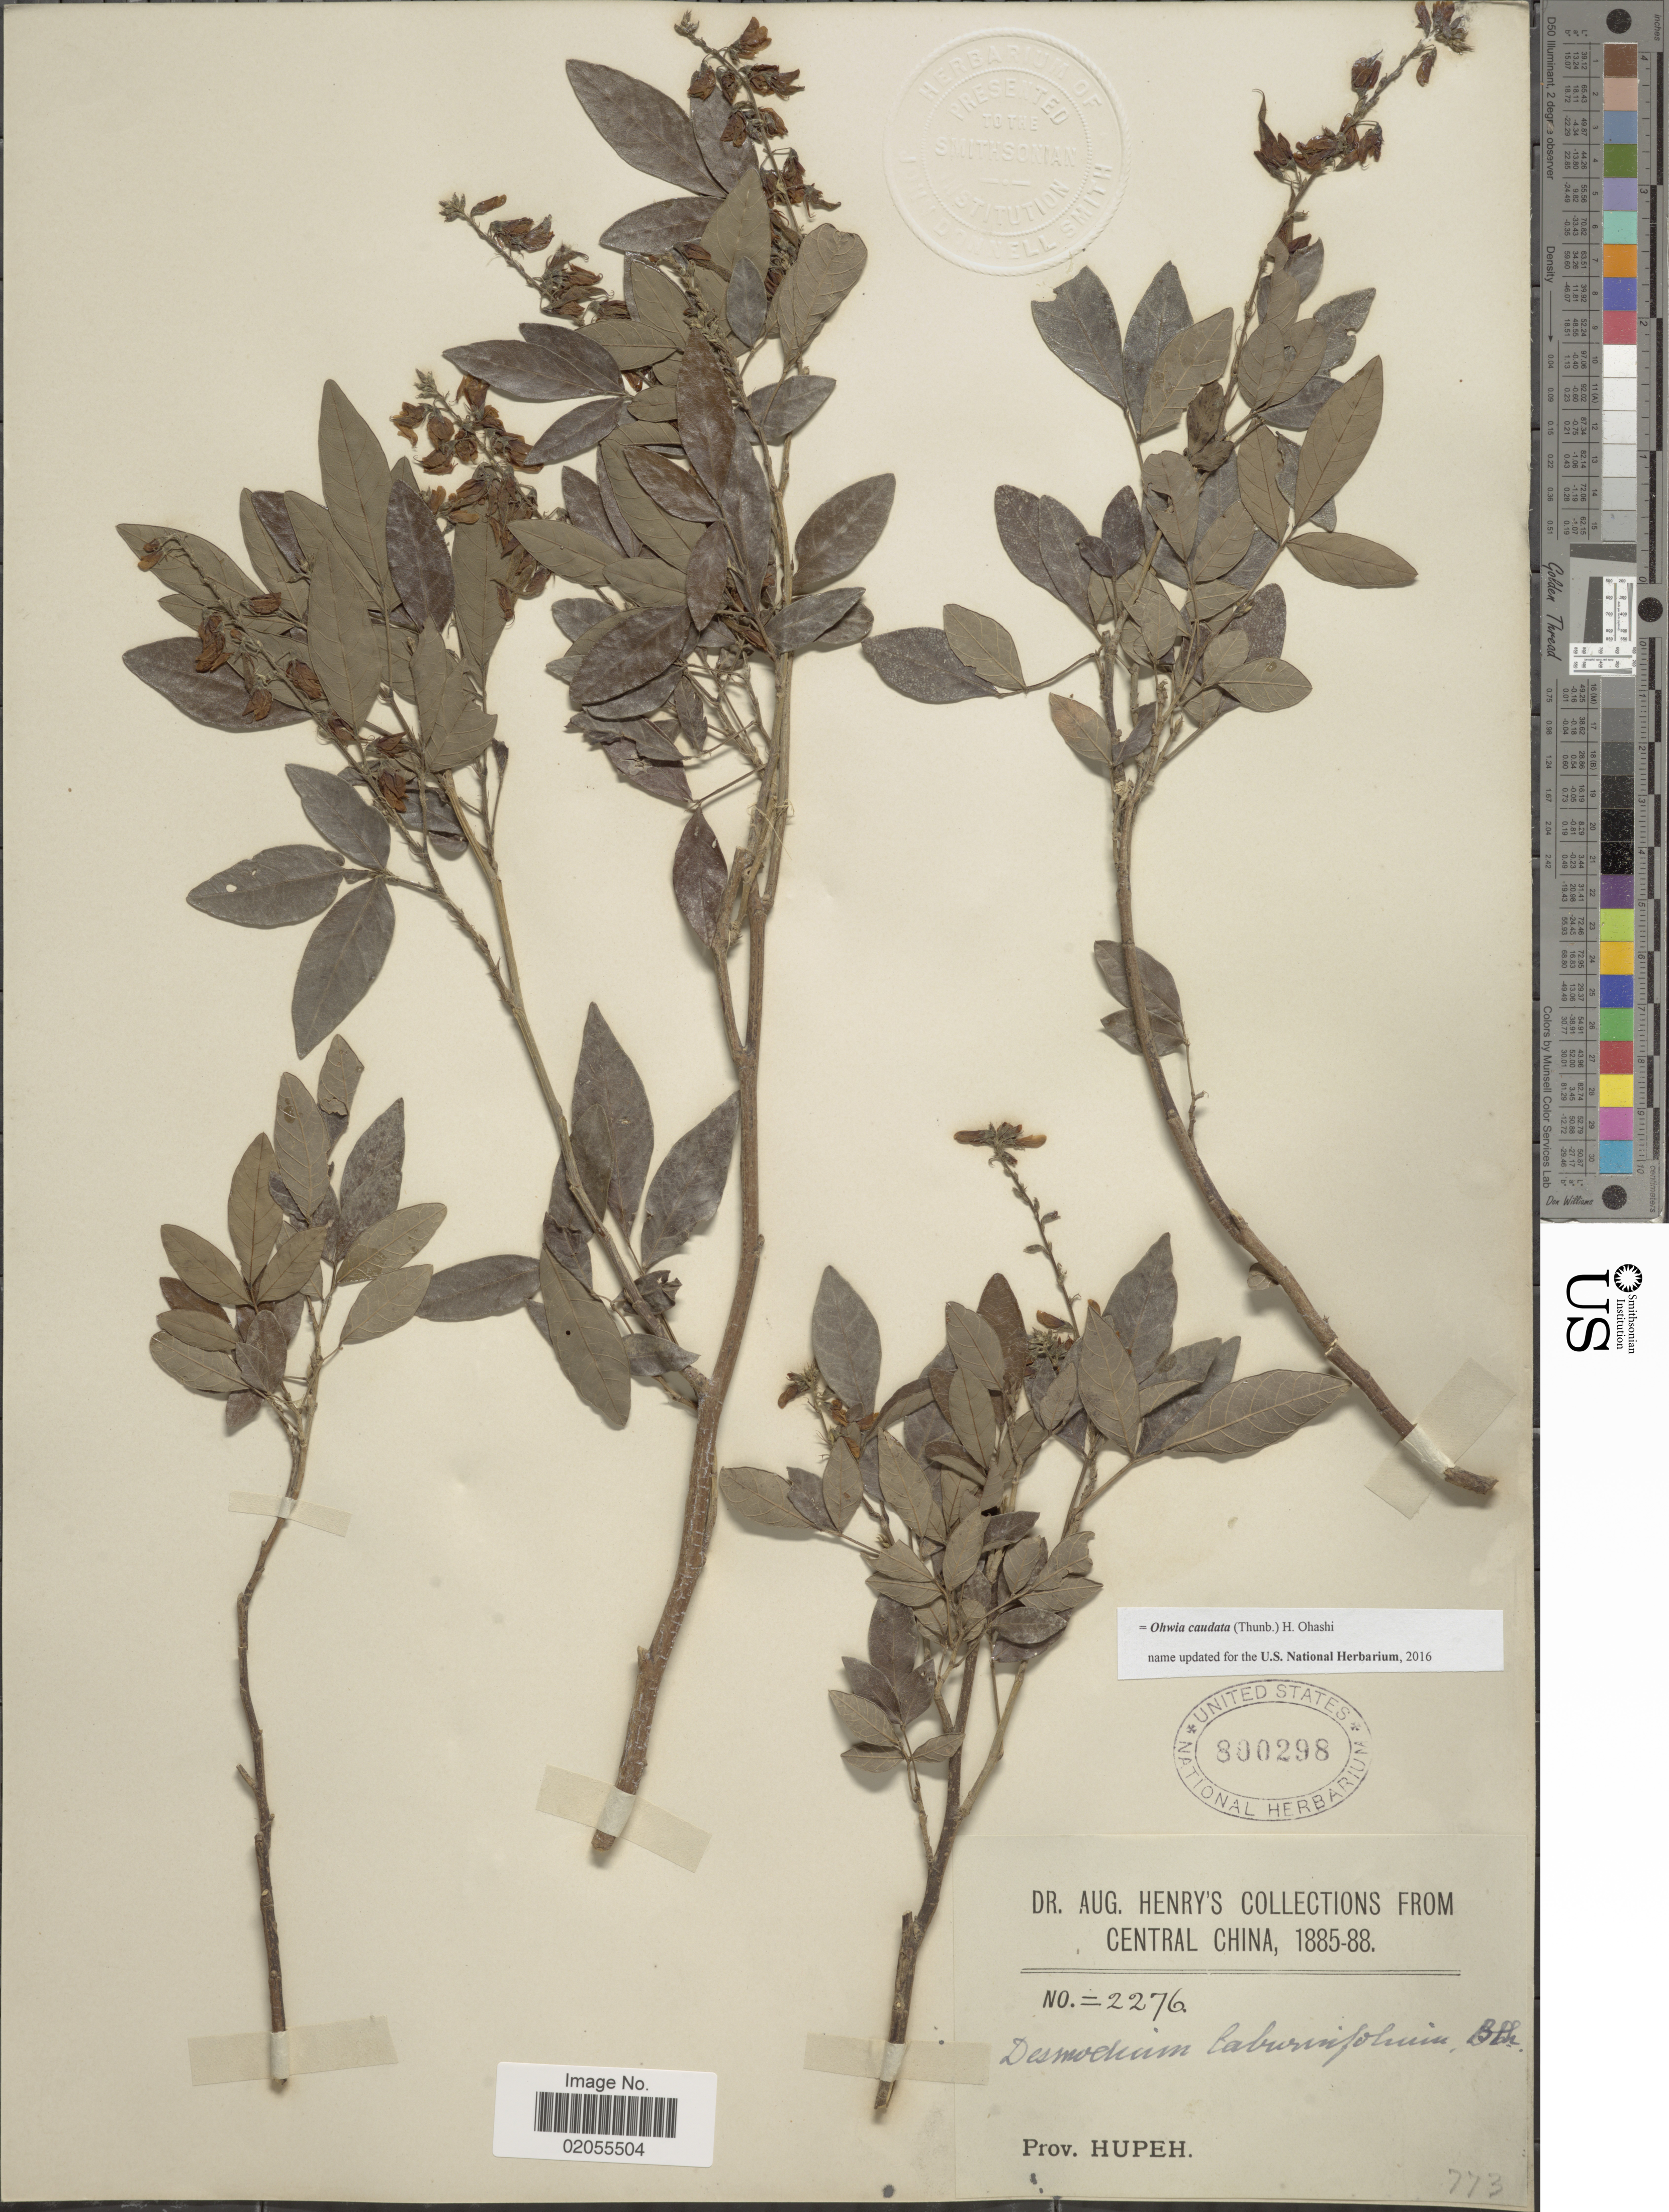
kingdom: Plantae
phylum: Tracheophyta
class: Magnoliopsida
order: Fabales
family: Fabaceae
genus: Ohwia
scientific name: Ohwia caudata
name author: (Thunb.) H. Ohashi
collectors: A. Henry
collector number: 2276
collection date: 1885/1888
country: China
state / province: Hubei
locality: Prov. Hupeh, Central China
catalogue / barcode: US 300298